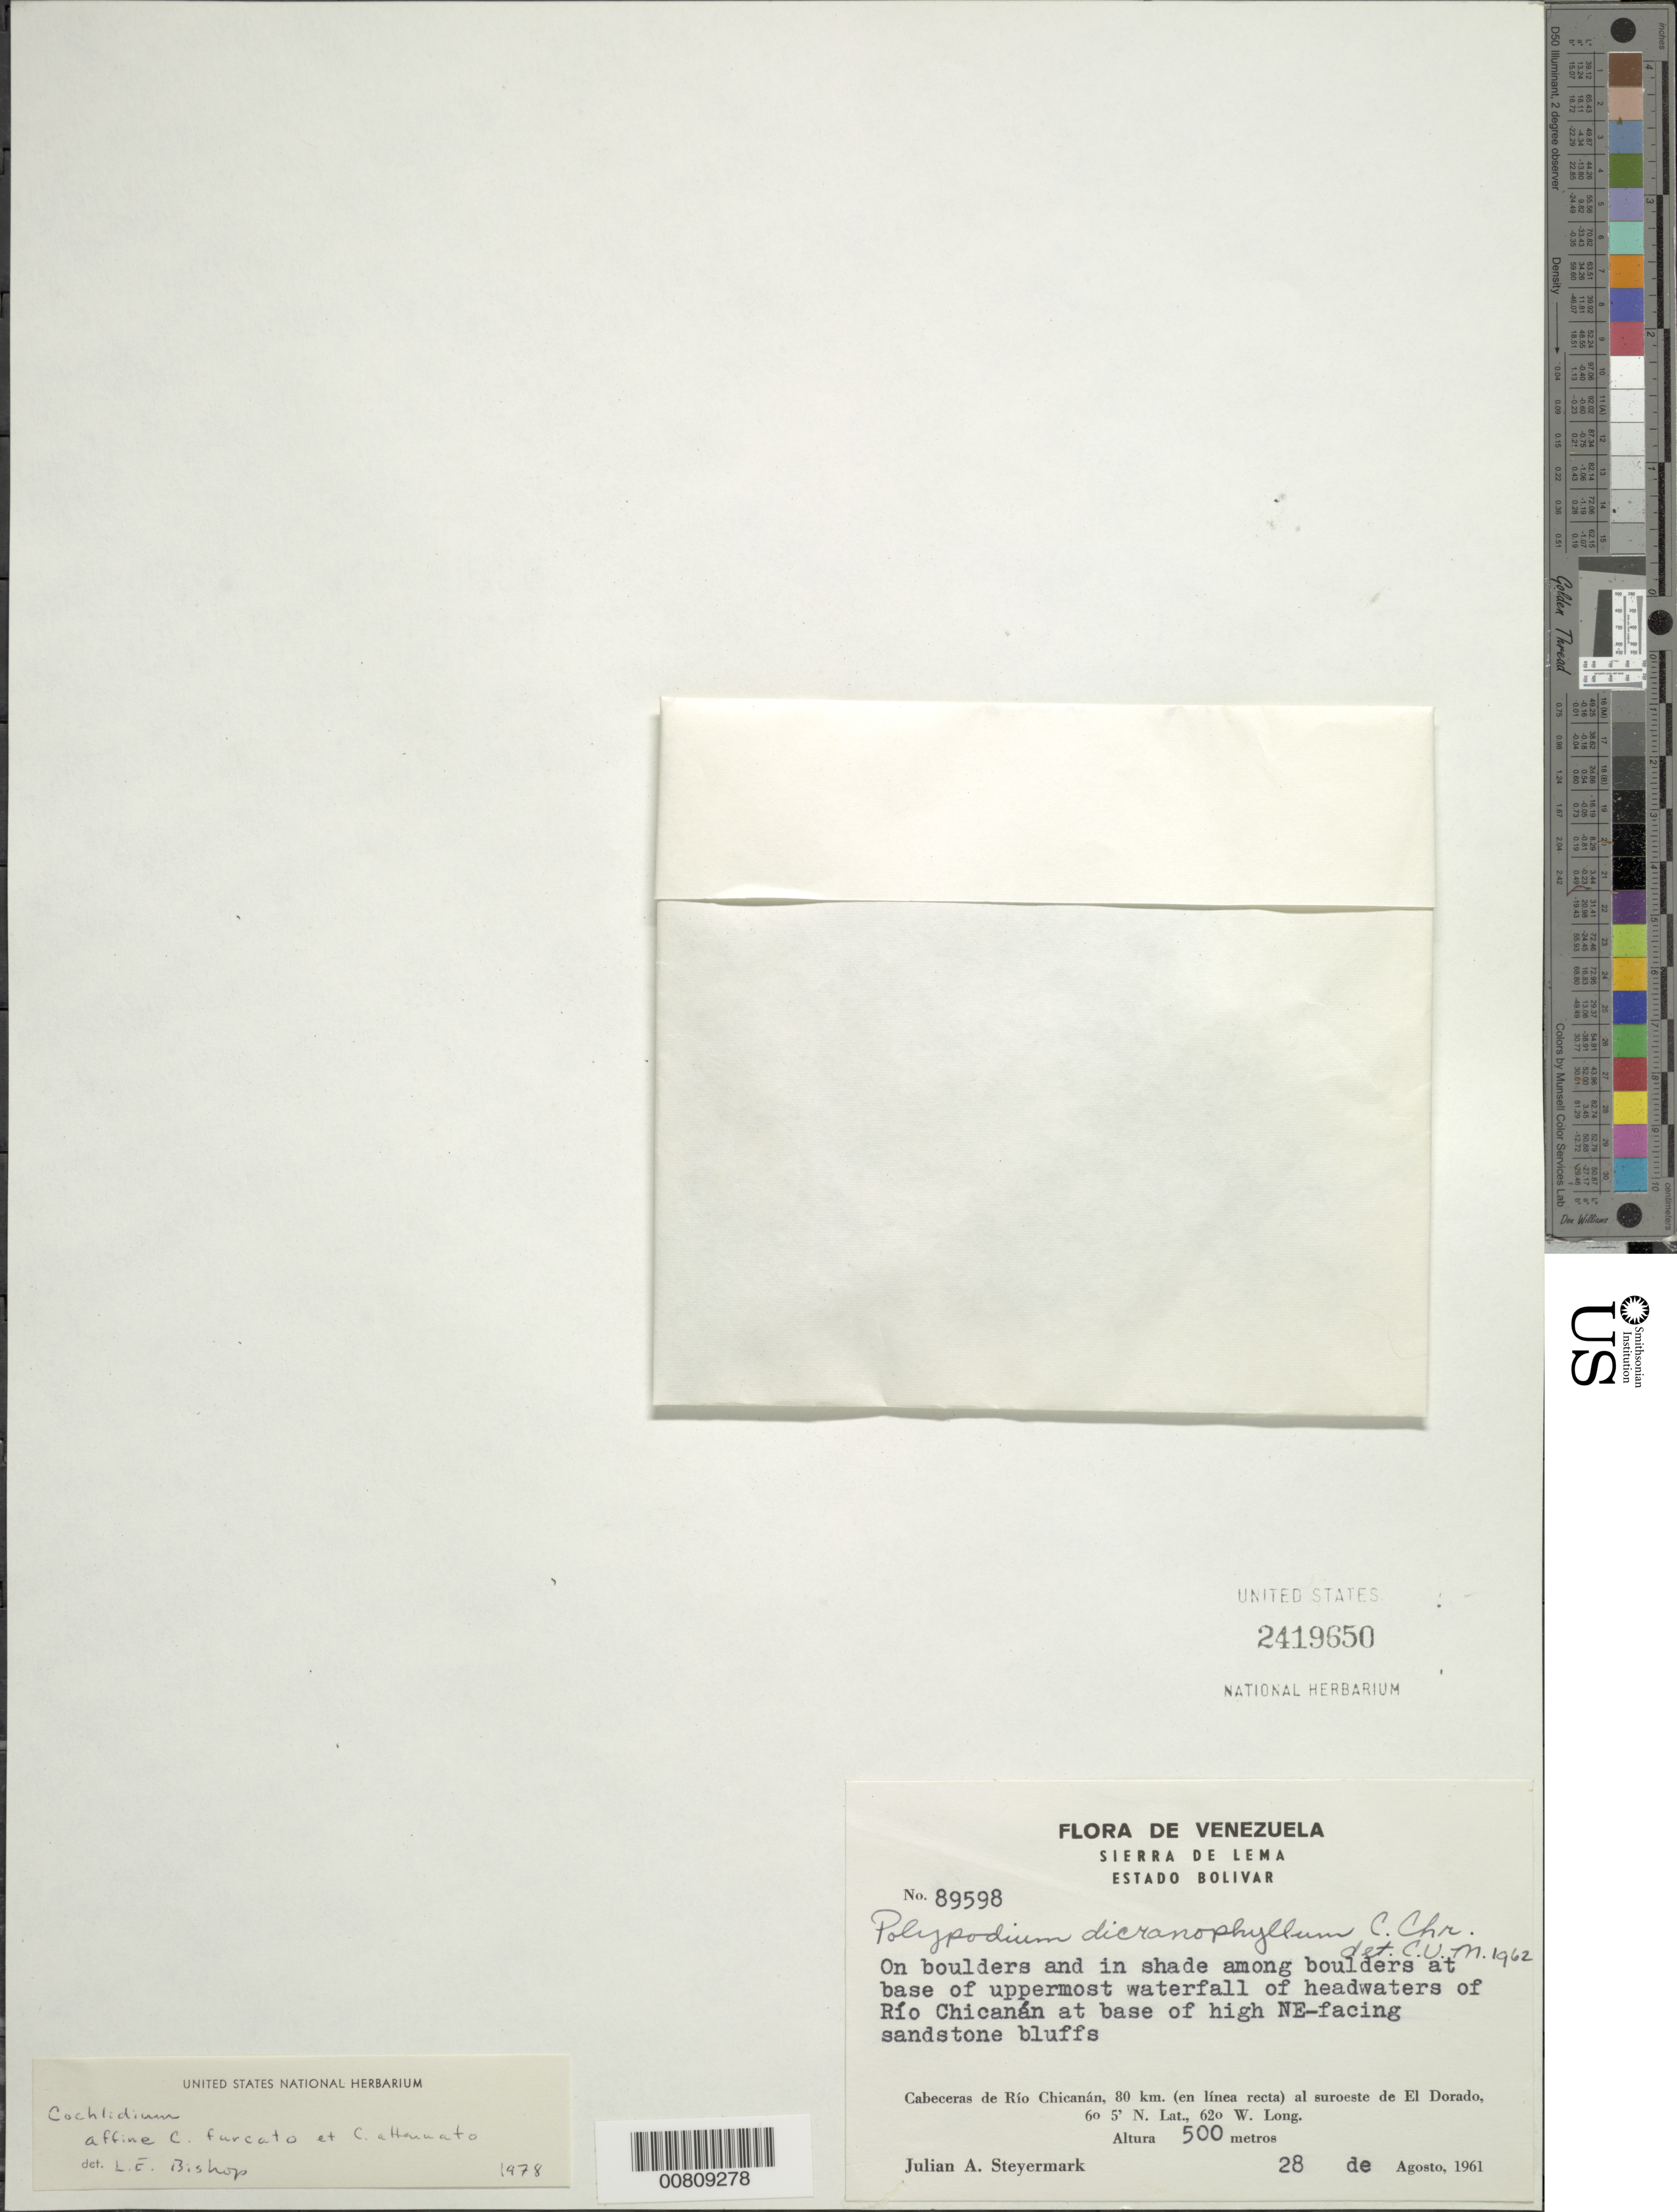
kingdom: Plantae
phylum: Tracheophyta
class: Polypodiopsida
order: Polypodiales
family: Polypodiaceae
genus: Cochlidium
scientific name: Cochlidium attenuatum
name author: A.C. Sm.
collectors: J. Steyermark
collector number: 89598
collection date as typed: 28-Aug-61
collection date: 1961-08-28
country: Venezuela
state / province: Bolívar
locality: Sierra de Lema, Cabeceras de Río Chicanán, 80 km in straight line to SW of El Dorado, headwaters of Río Chicanán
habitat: On boulders and in shade among boulders at base of uppermost waterfall, high NE facing sandstone bluffs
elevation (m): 500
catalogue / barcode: US 2419650